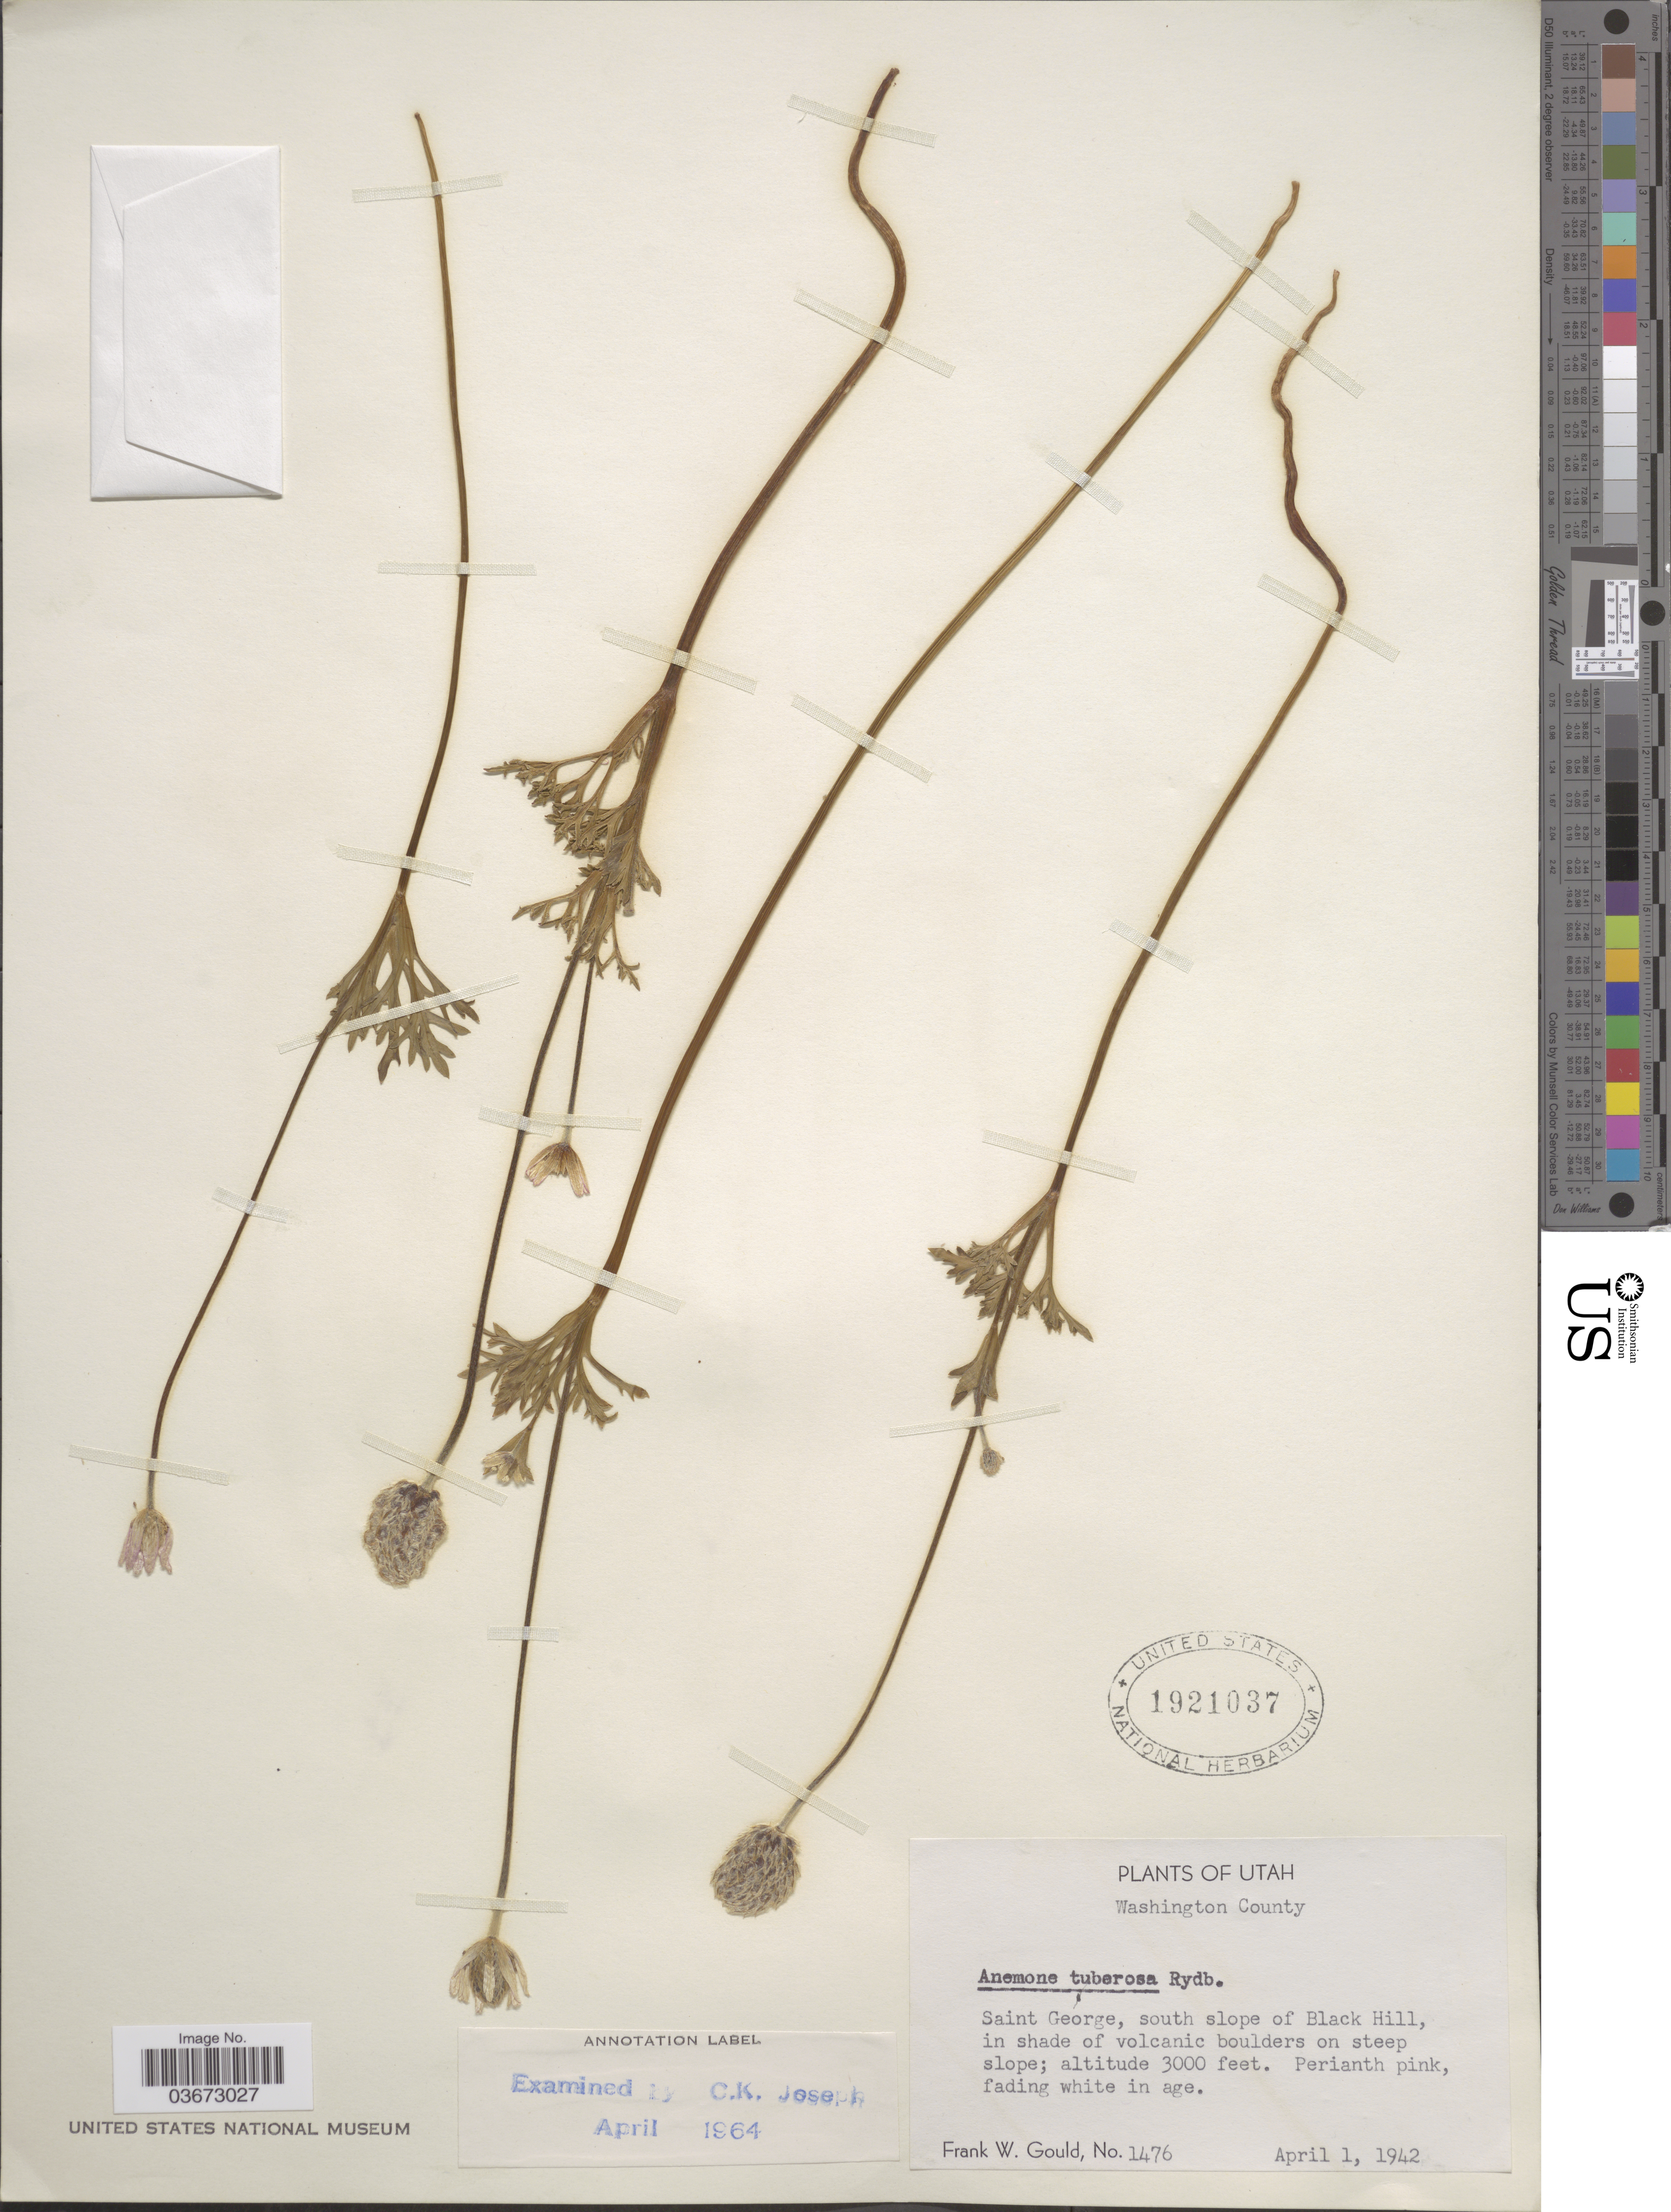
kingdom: Plantae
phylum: Tracheophyta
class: Magnoliopsida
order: Ranunculales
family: Ranunculaceae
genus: Anemone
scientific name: Anemone tuberosa x A. heterophylla Nutt. & Alph. Wood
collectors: F. W. Gould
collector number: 1476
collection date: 1942-04-01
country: United States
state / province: Utah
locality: Washington County. Saint George, south slope of Black Hill.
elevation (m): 914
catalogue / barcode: US 1921037